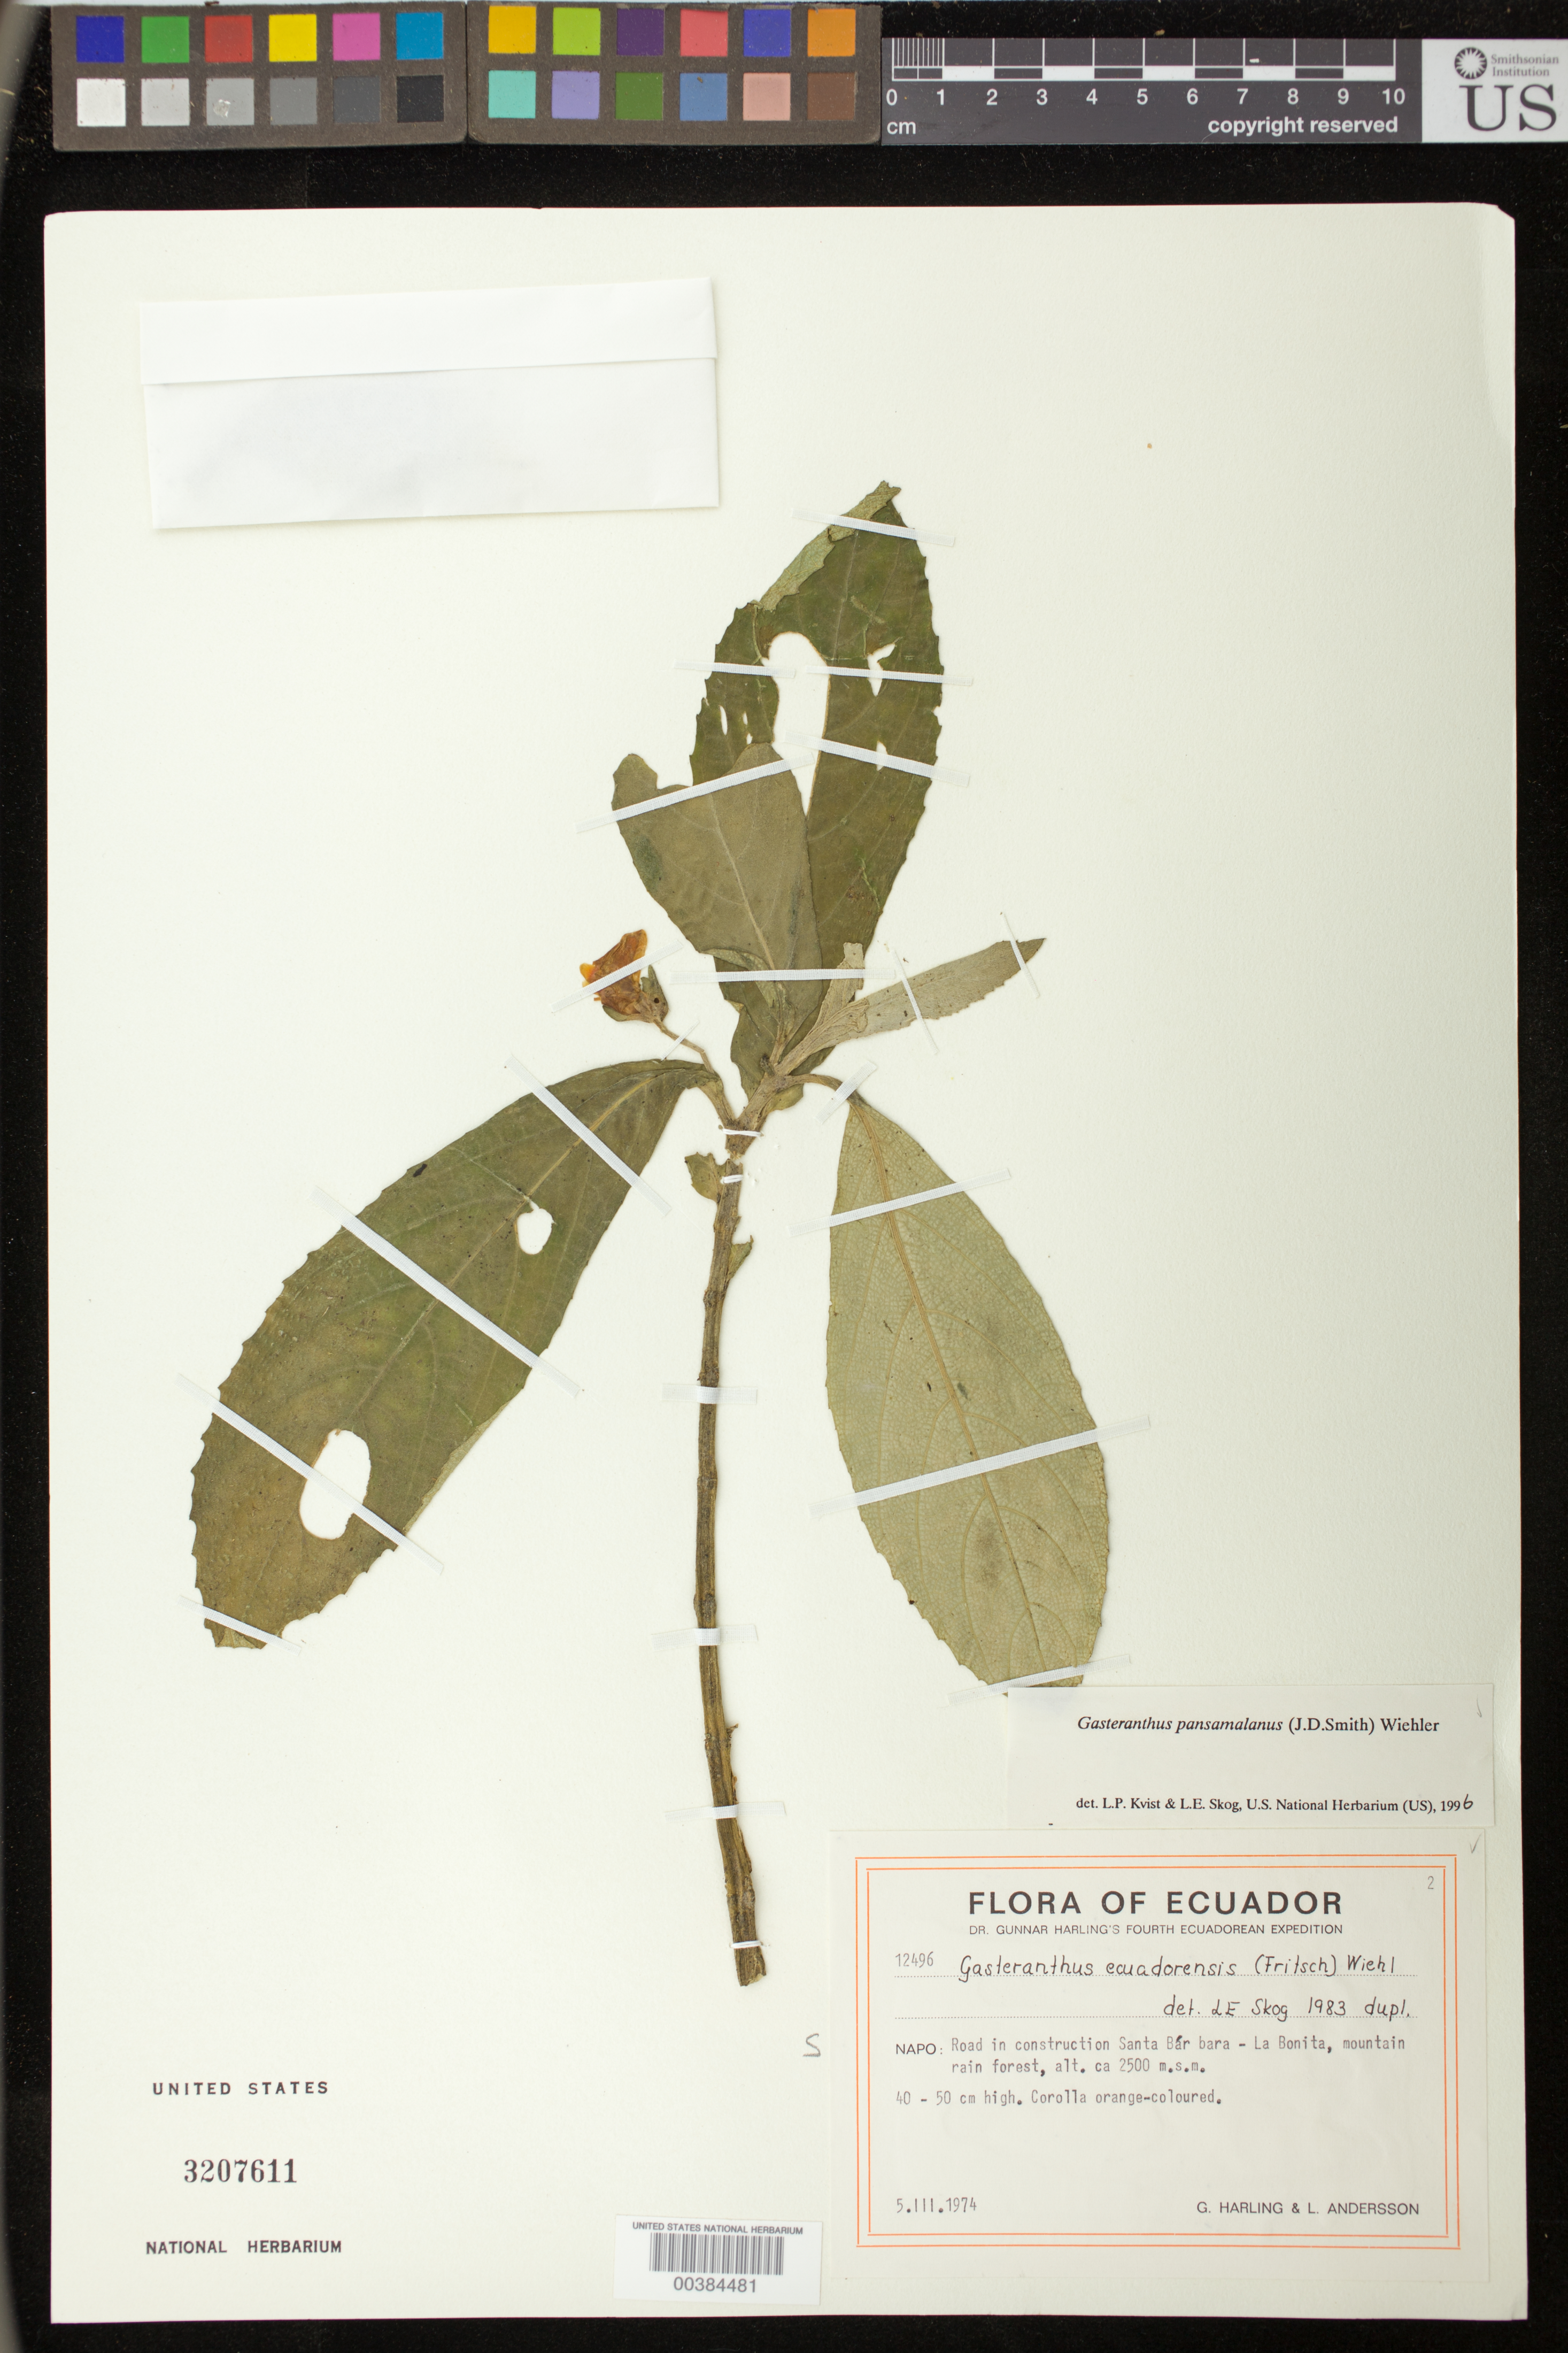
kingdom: Plantae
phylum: Tracheophyta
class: Magnoliopsida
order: Lamiales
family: Gesneriaceae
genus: Gasteranthus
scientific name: Gasteranthus pansamalanus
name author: (Donn. Sm.) Wiehler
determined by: Skog, Laurence E.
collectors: G. Harling & L. Andersson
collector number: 12496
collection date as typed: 05 Mar 1974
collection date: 1974-03-05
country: Ecuador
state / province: Sucumbíos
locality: ("Napo.") Road in construction Santa Bárbara - La Bonita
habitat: Mountain rain forest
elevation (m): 2500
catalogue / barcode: US 3207611